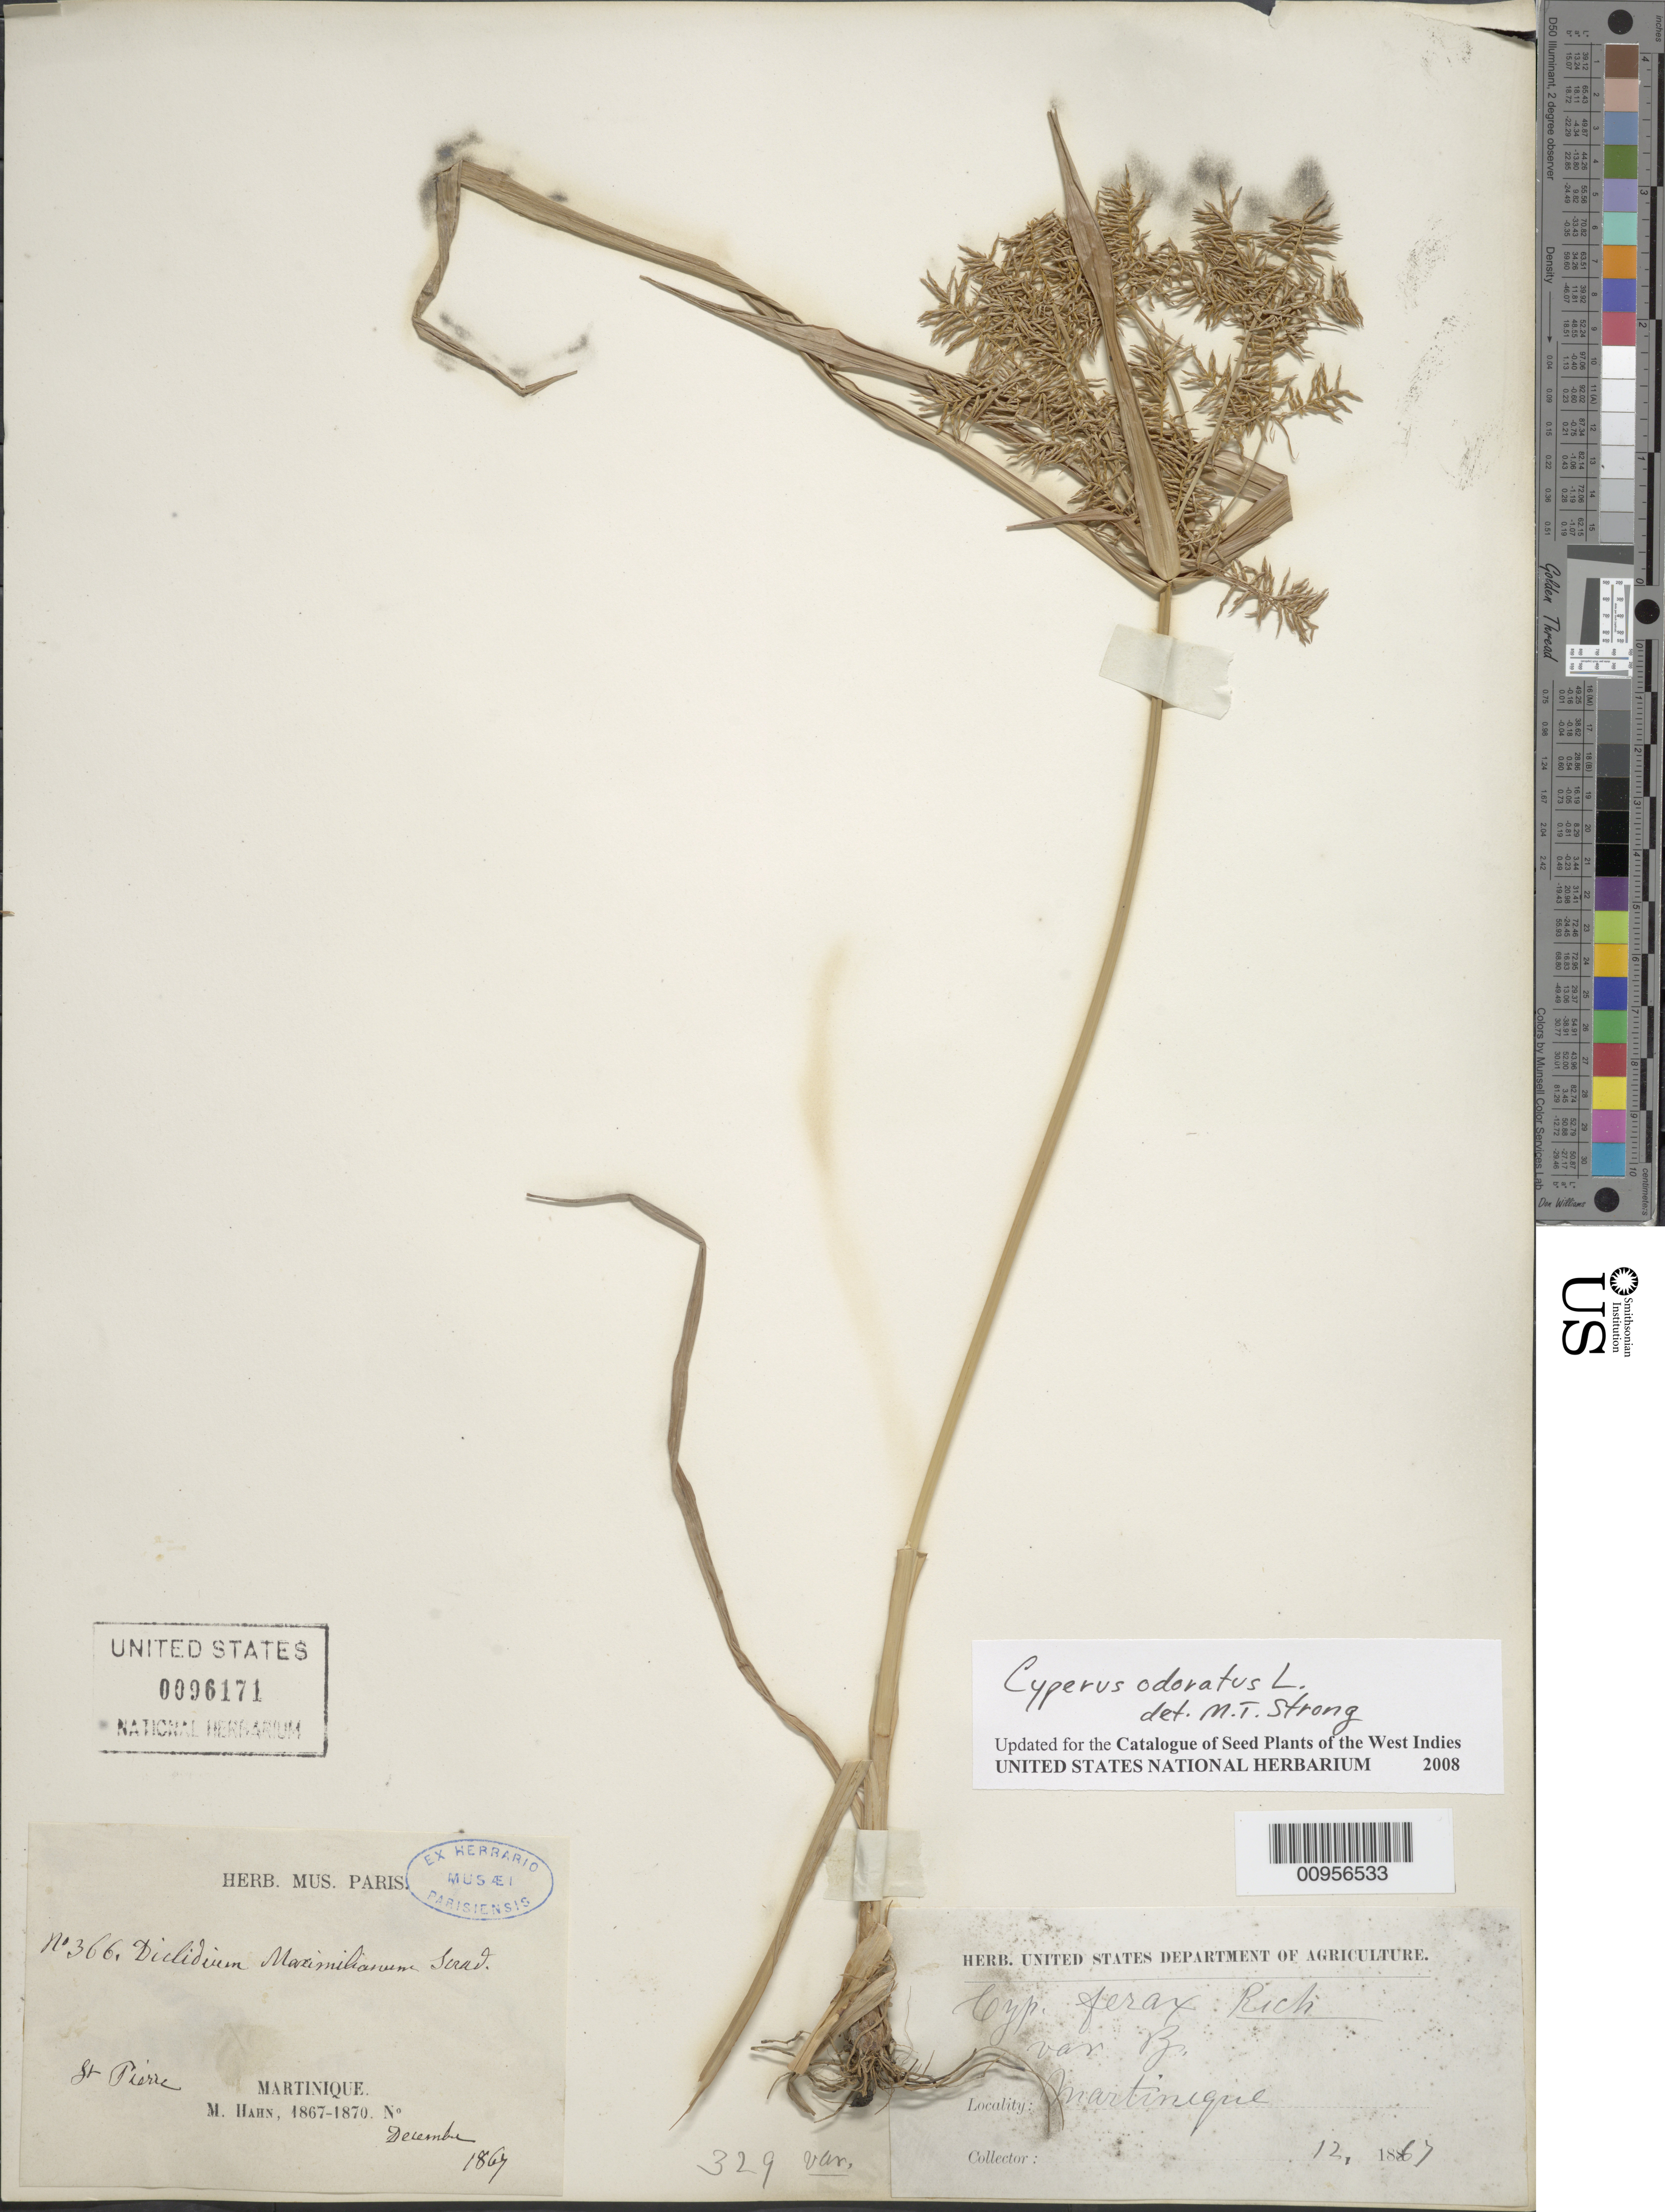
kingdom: Plantae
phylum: Tracheophyta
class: Liliopsida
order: Poales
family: Cyperaceae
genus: Cyperus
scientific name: Cyperus odoratus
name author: L.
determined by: Strong, M. T., (US), Smithsonian Institution - National Museum of Natural History (UNITED STATES)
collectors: M. Hahn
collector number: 366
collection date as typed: Dec 1867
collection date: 1867-12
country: Martinique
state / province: Saint-Pierre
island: Martinique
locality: St. Pierre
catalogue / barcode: US 96171